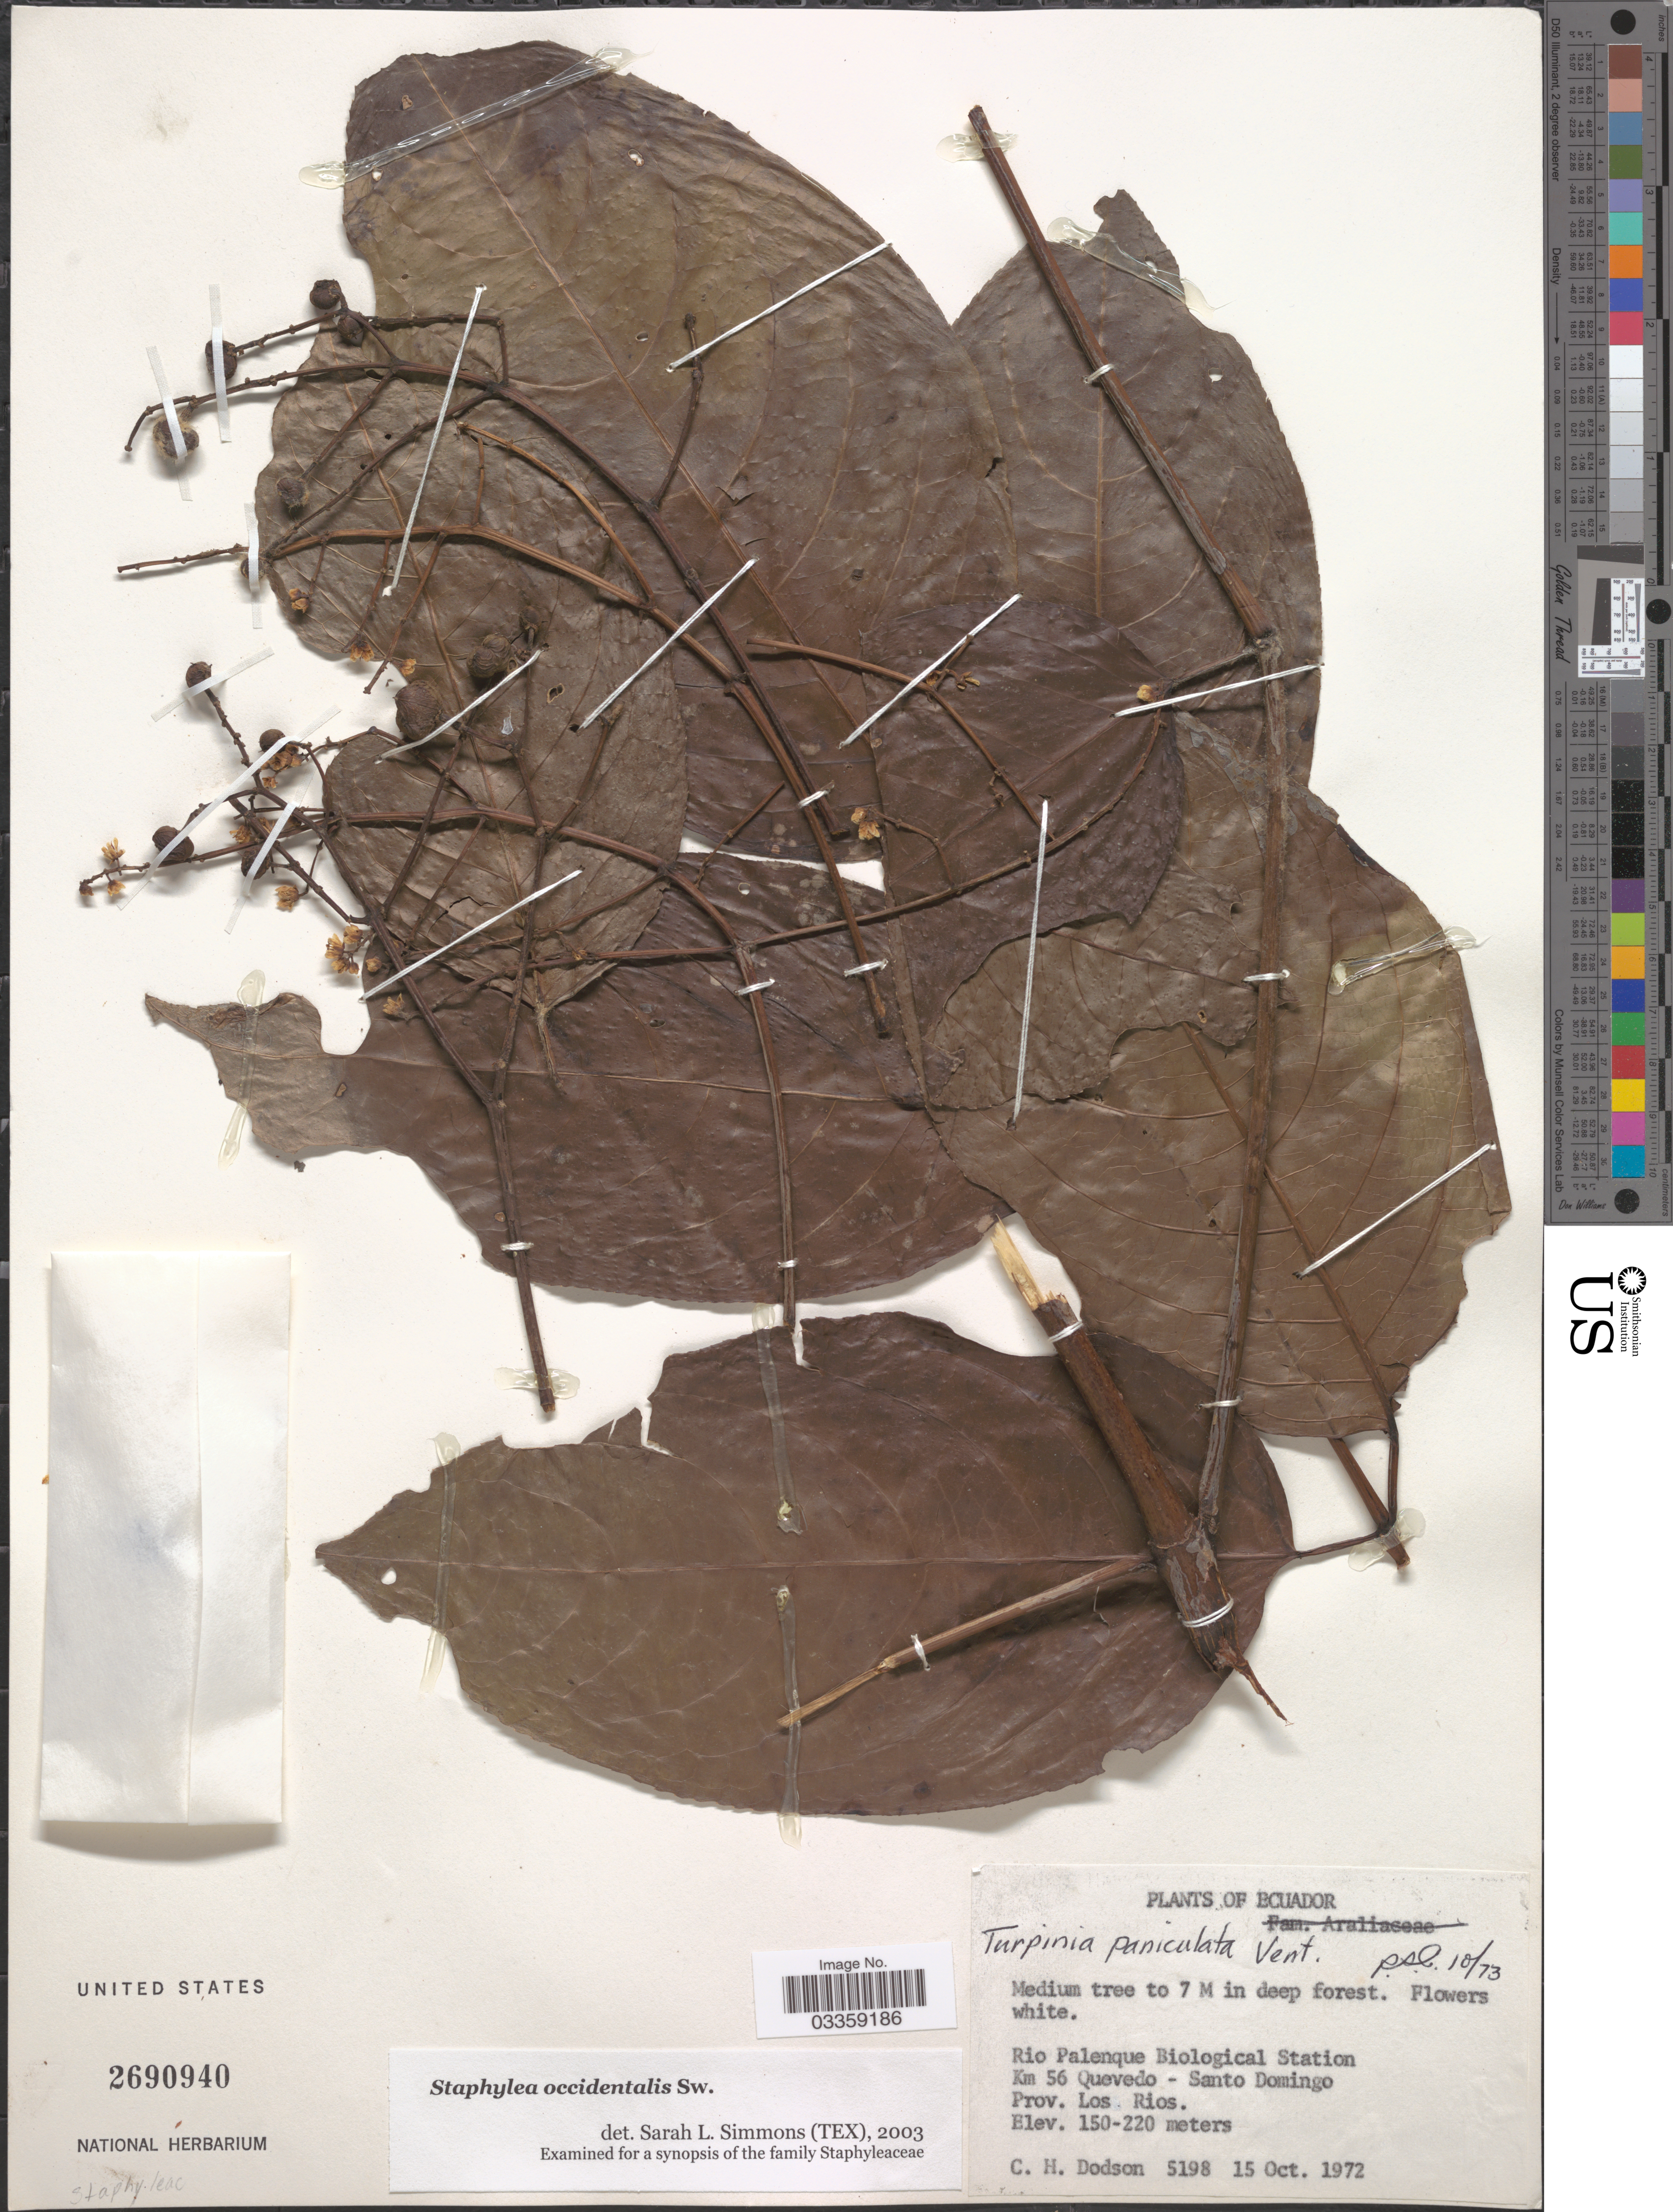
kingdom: Plantae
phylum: Tracheophyta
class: Magnoliopsida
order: Crossosomatales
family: Staphyleaceae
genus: Turpinia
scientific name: Turpinia occidentalis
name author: (Sw.) G. Don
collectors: C. H. Dodson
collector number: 5198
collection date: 1972-10-15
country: Ecuador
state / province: Los Ríos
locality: Rio Palenque Biological Station Km 56 Quevedo - Santo Domingo.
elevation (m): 150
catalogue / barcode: US 2690940